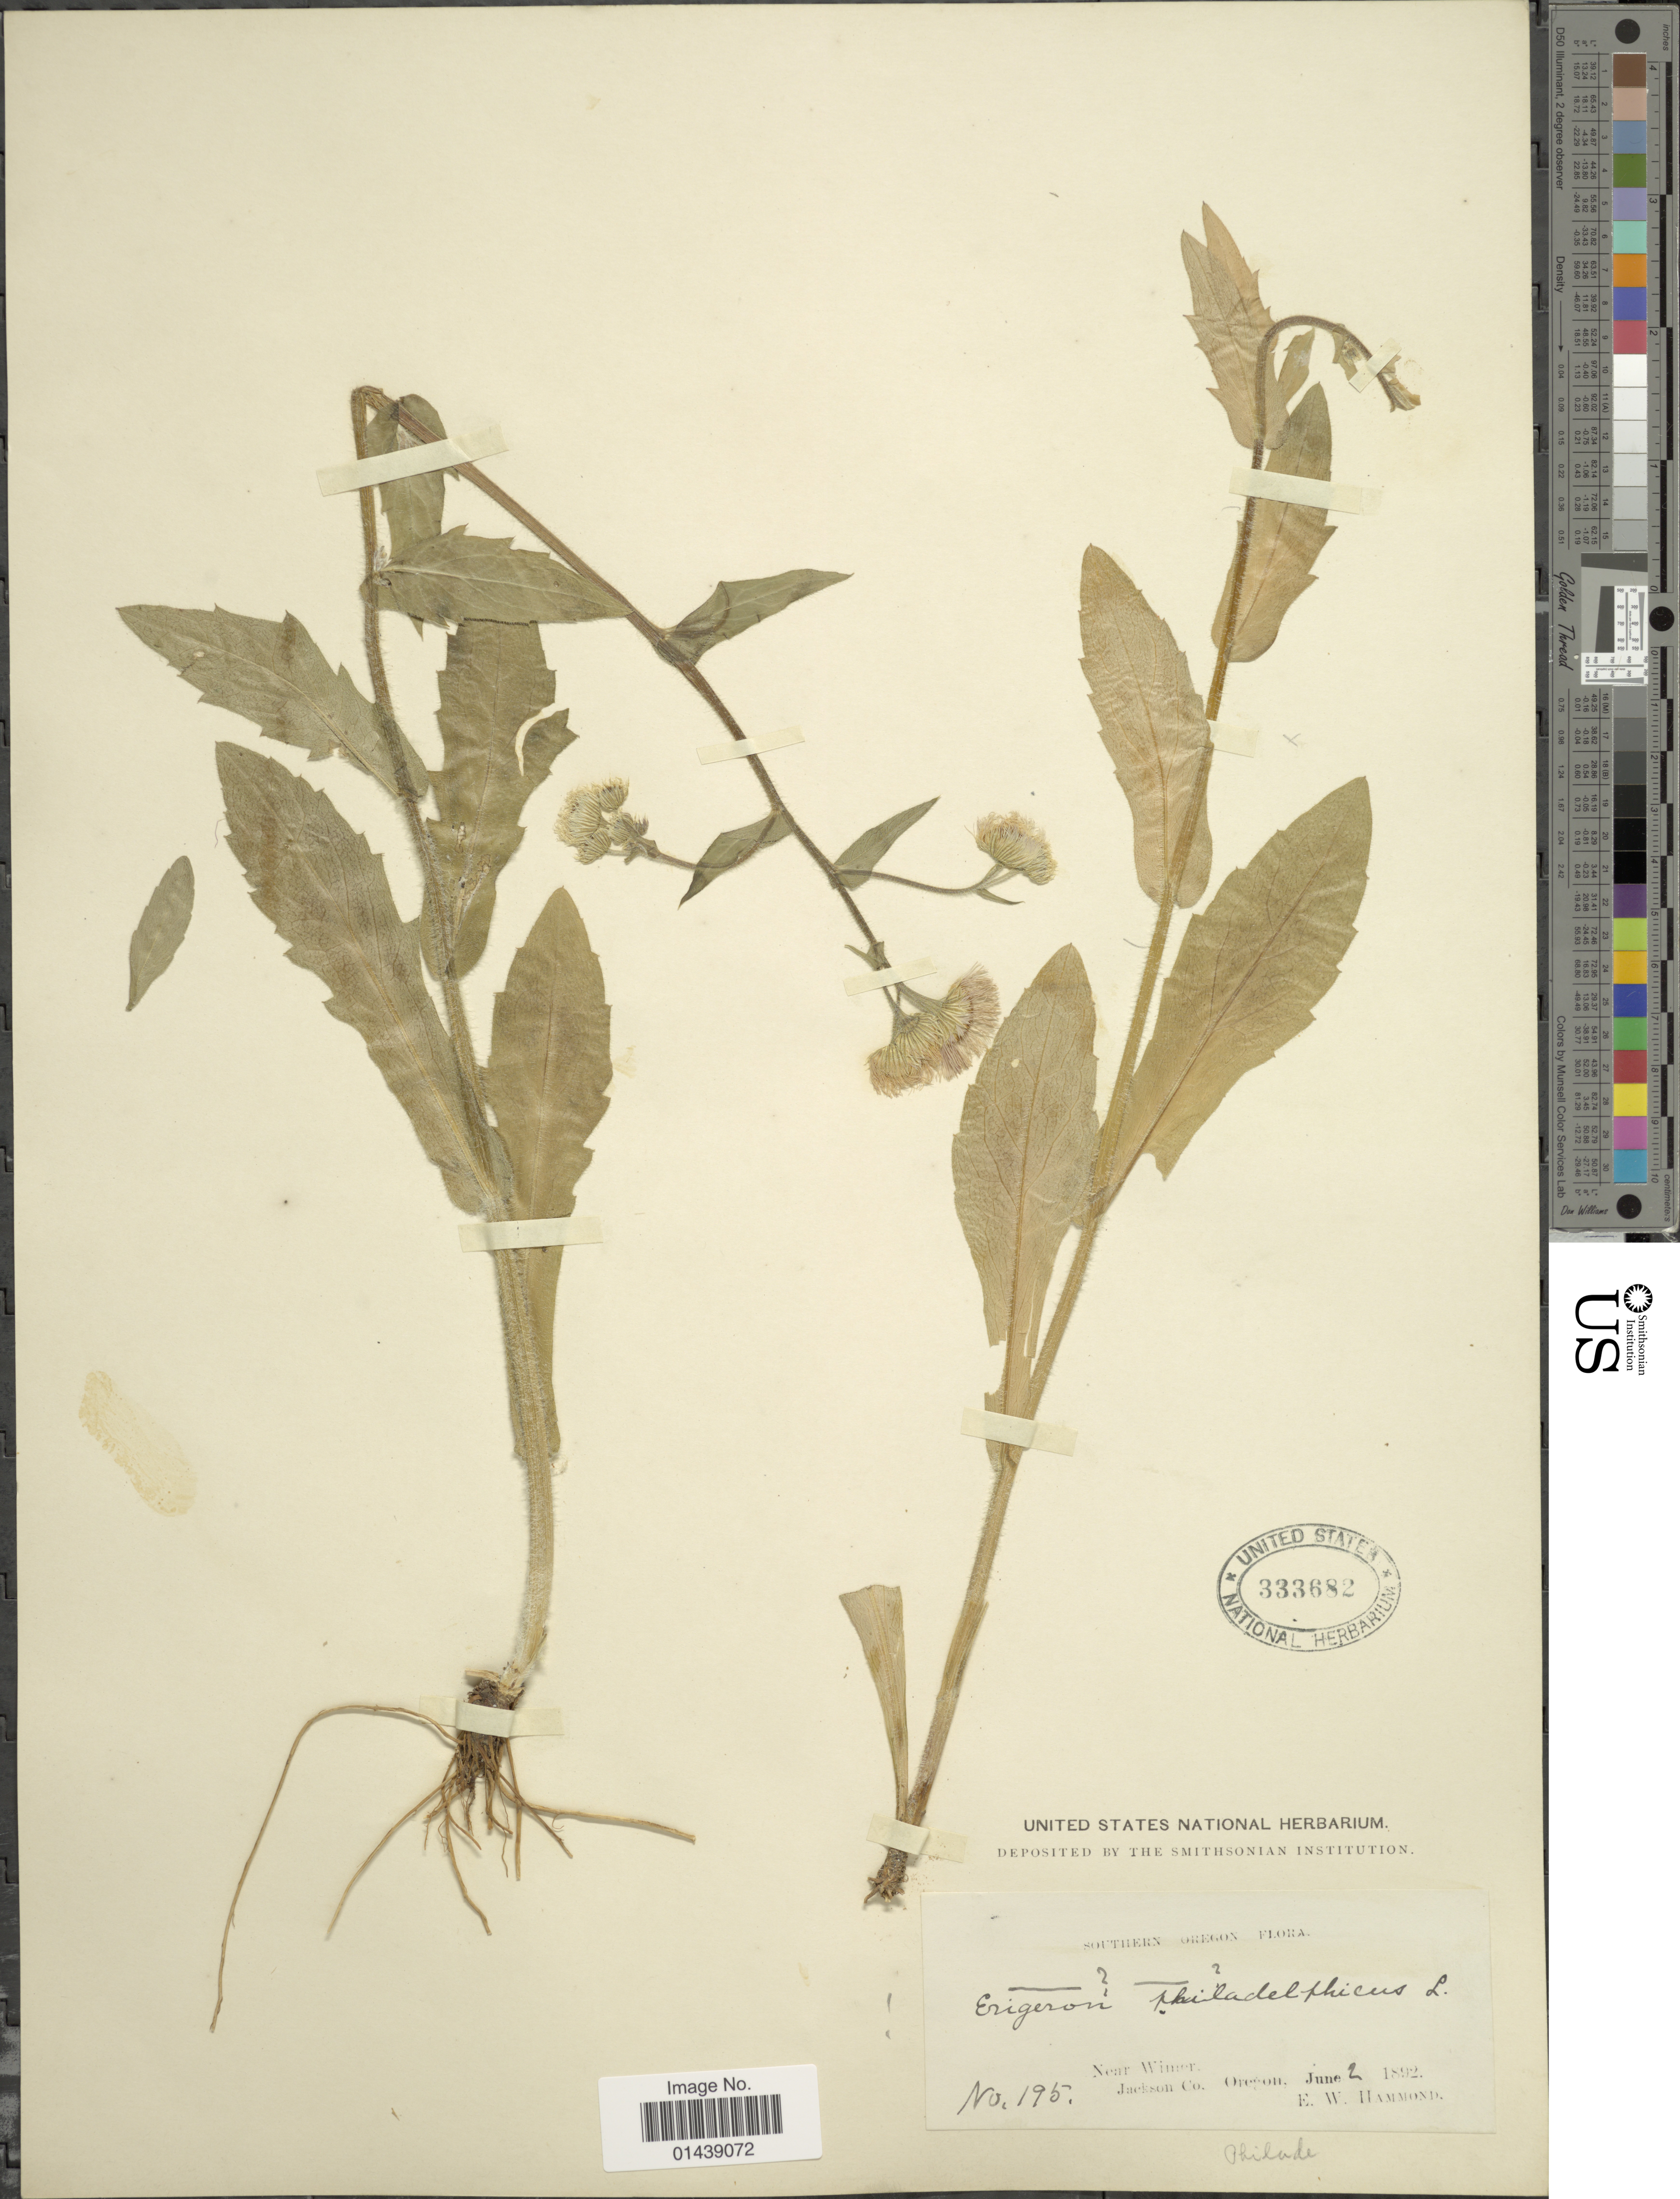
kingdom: Plantae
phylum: Tracheophyta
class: Magnoliopsida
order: Asterales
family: Asteraceae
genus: Erigeron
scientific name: Erigeron philadelphicus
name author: L.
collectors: E. Hammond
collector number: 195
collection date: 1892-06-02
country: United States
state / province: Oregon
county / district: Jackson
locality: Southern Oregon. Near Wimer. Jackson Co.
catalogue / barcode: US 333682